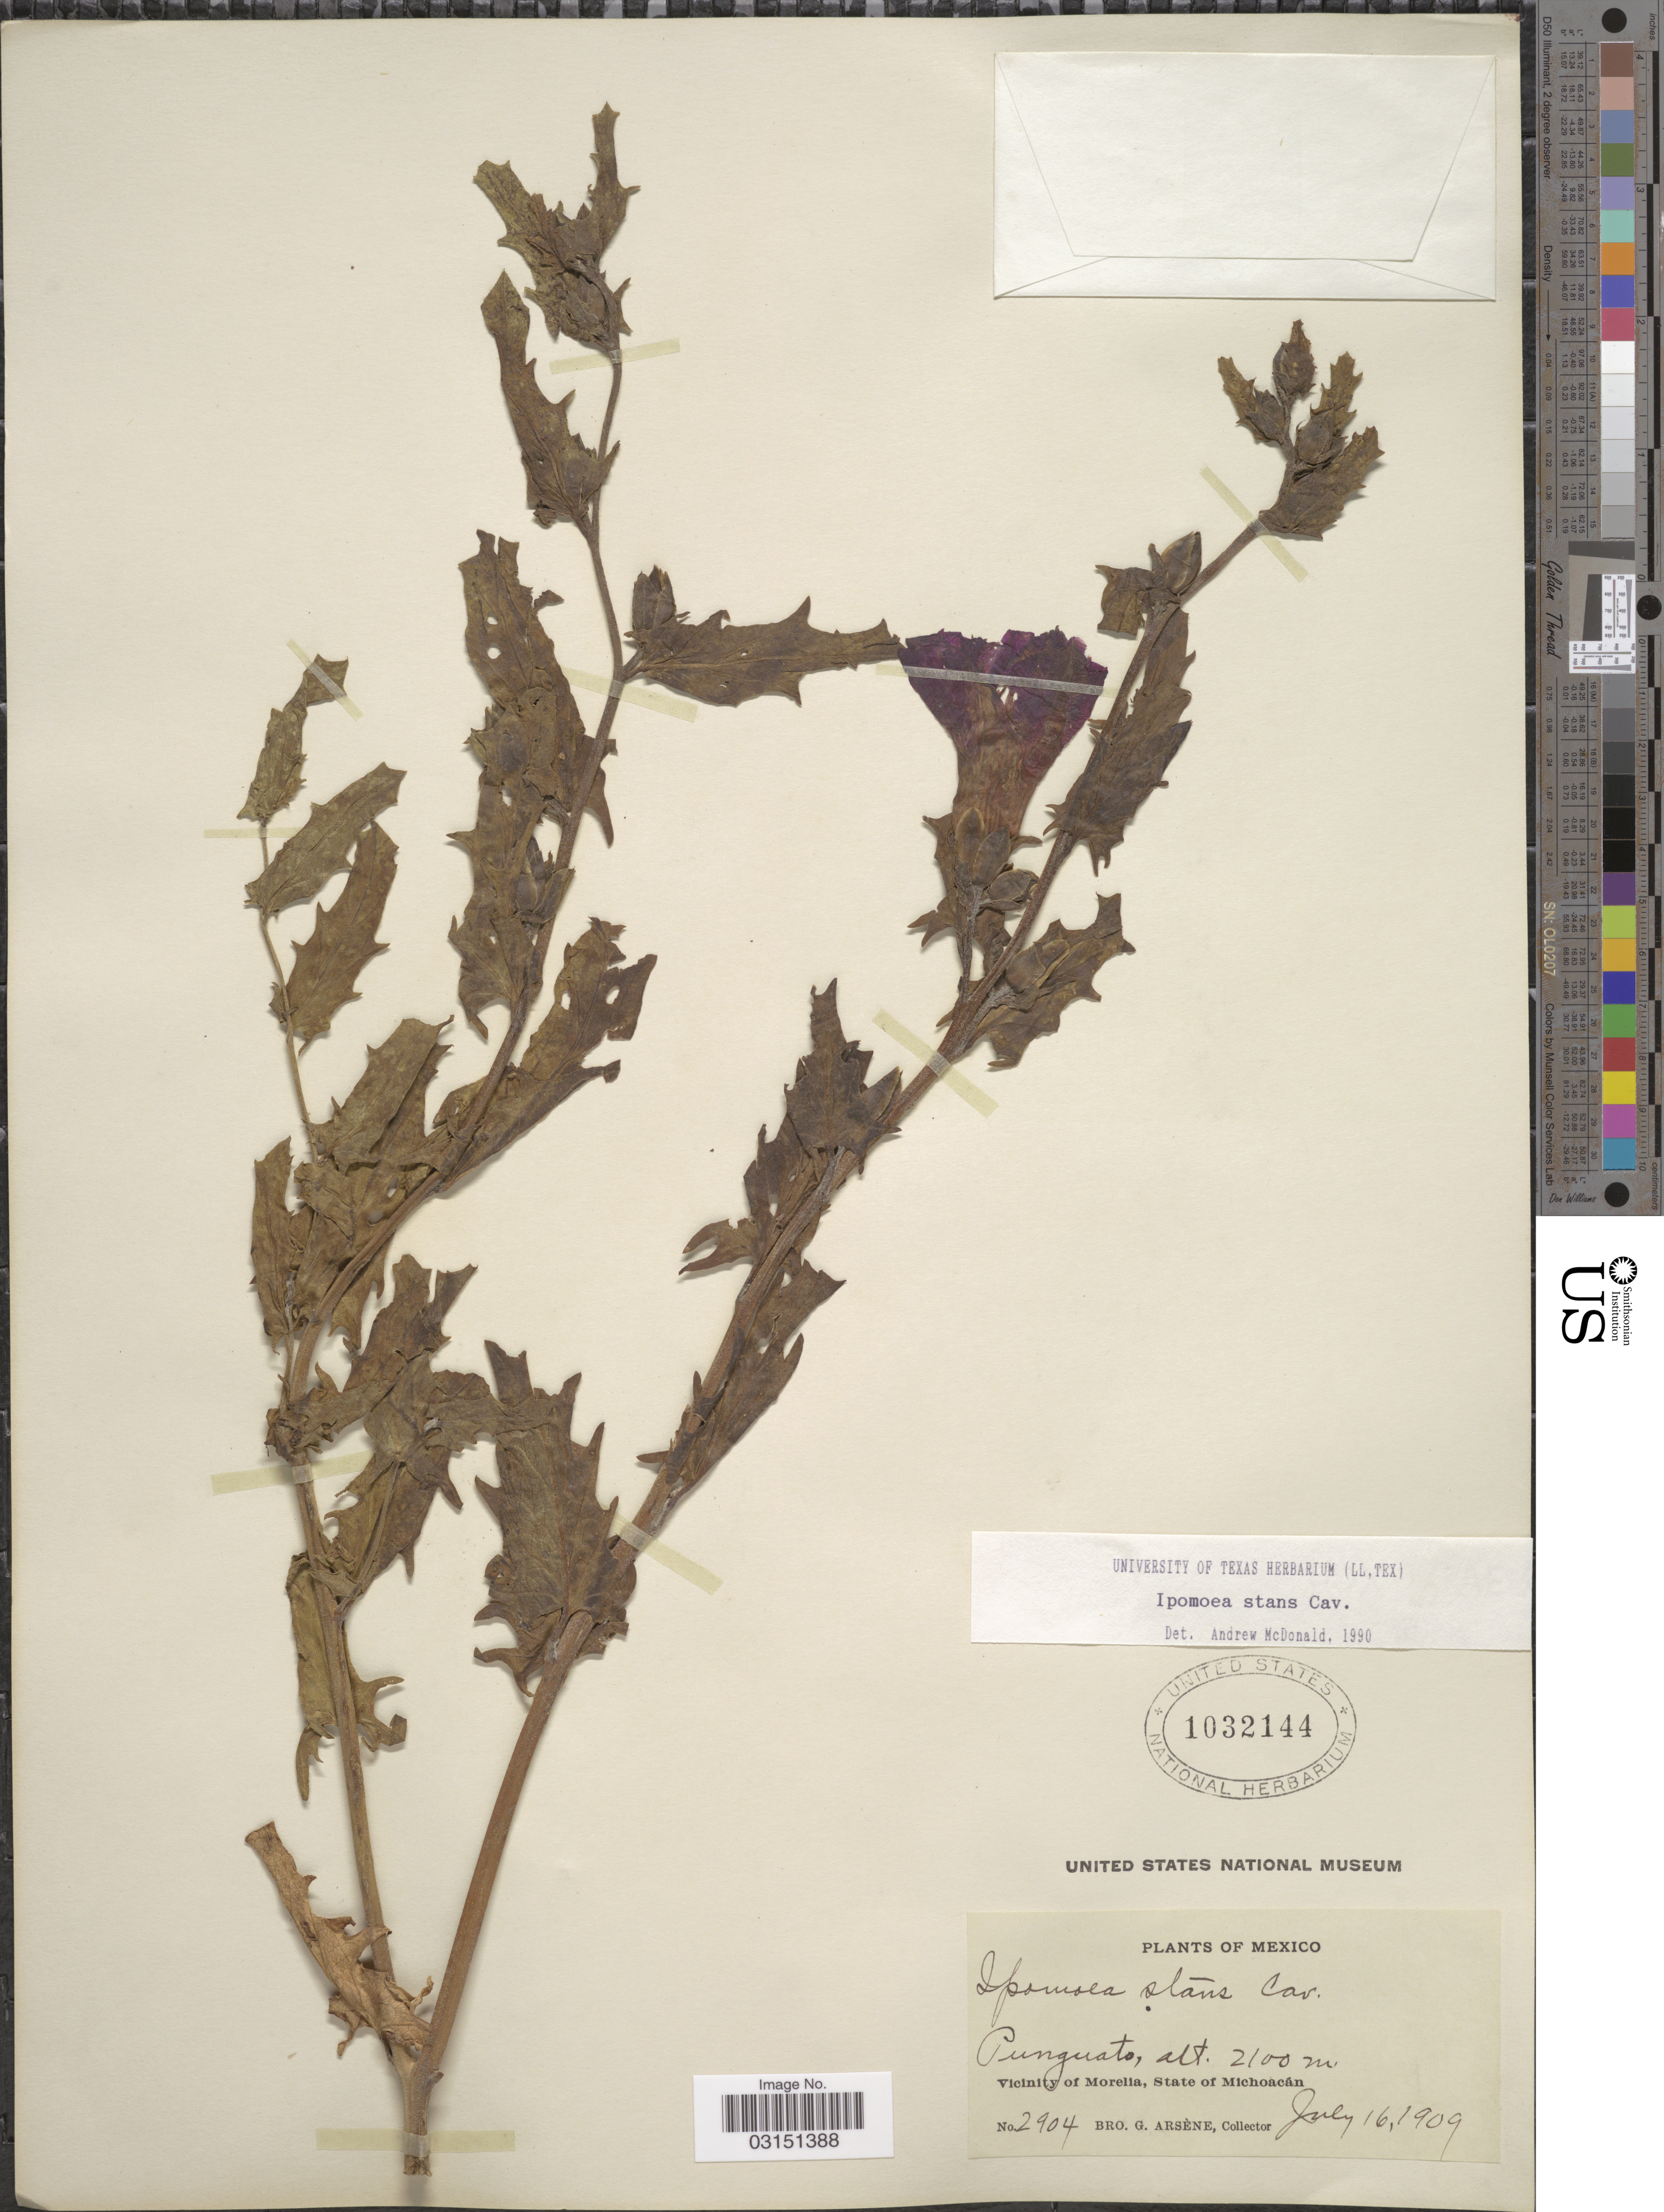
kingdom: Plantae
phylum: Tracheophyta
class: Magnoliopsida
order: Solanales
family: Convolvulaceae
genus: Ipomoea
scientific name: Ipomoea stans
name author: Cav.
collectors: Bro. G. Arsène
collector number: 2904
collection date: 1909-07-16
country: Mexico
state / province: Michoacán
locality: Punguato. Vicinity of Morelia.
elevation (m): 2100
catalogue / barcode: US 1032144